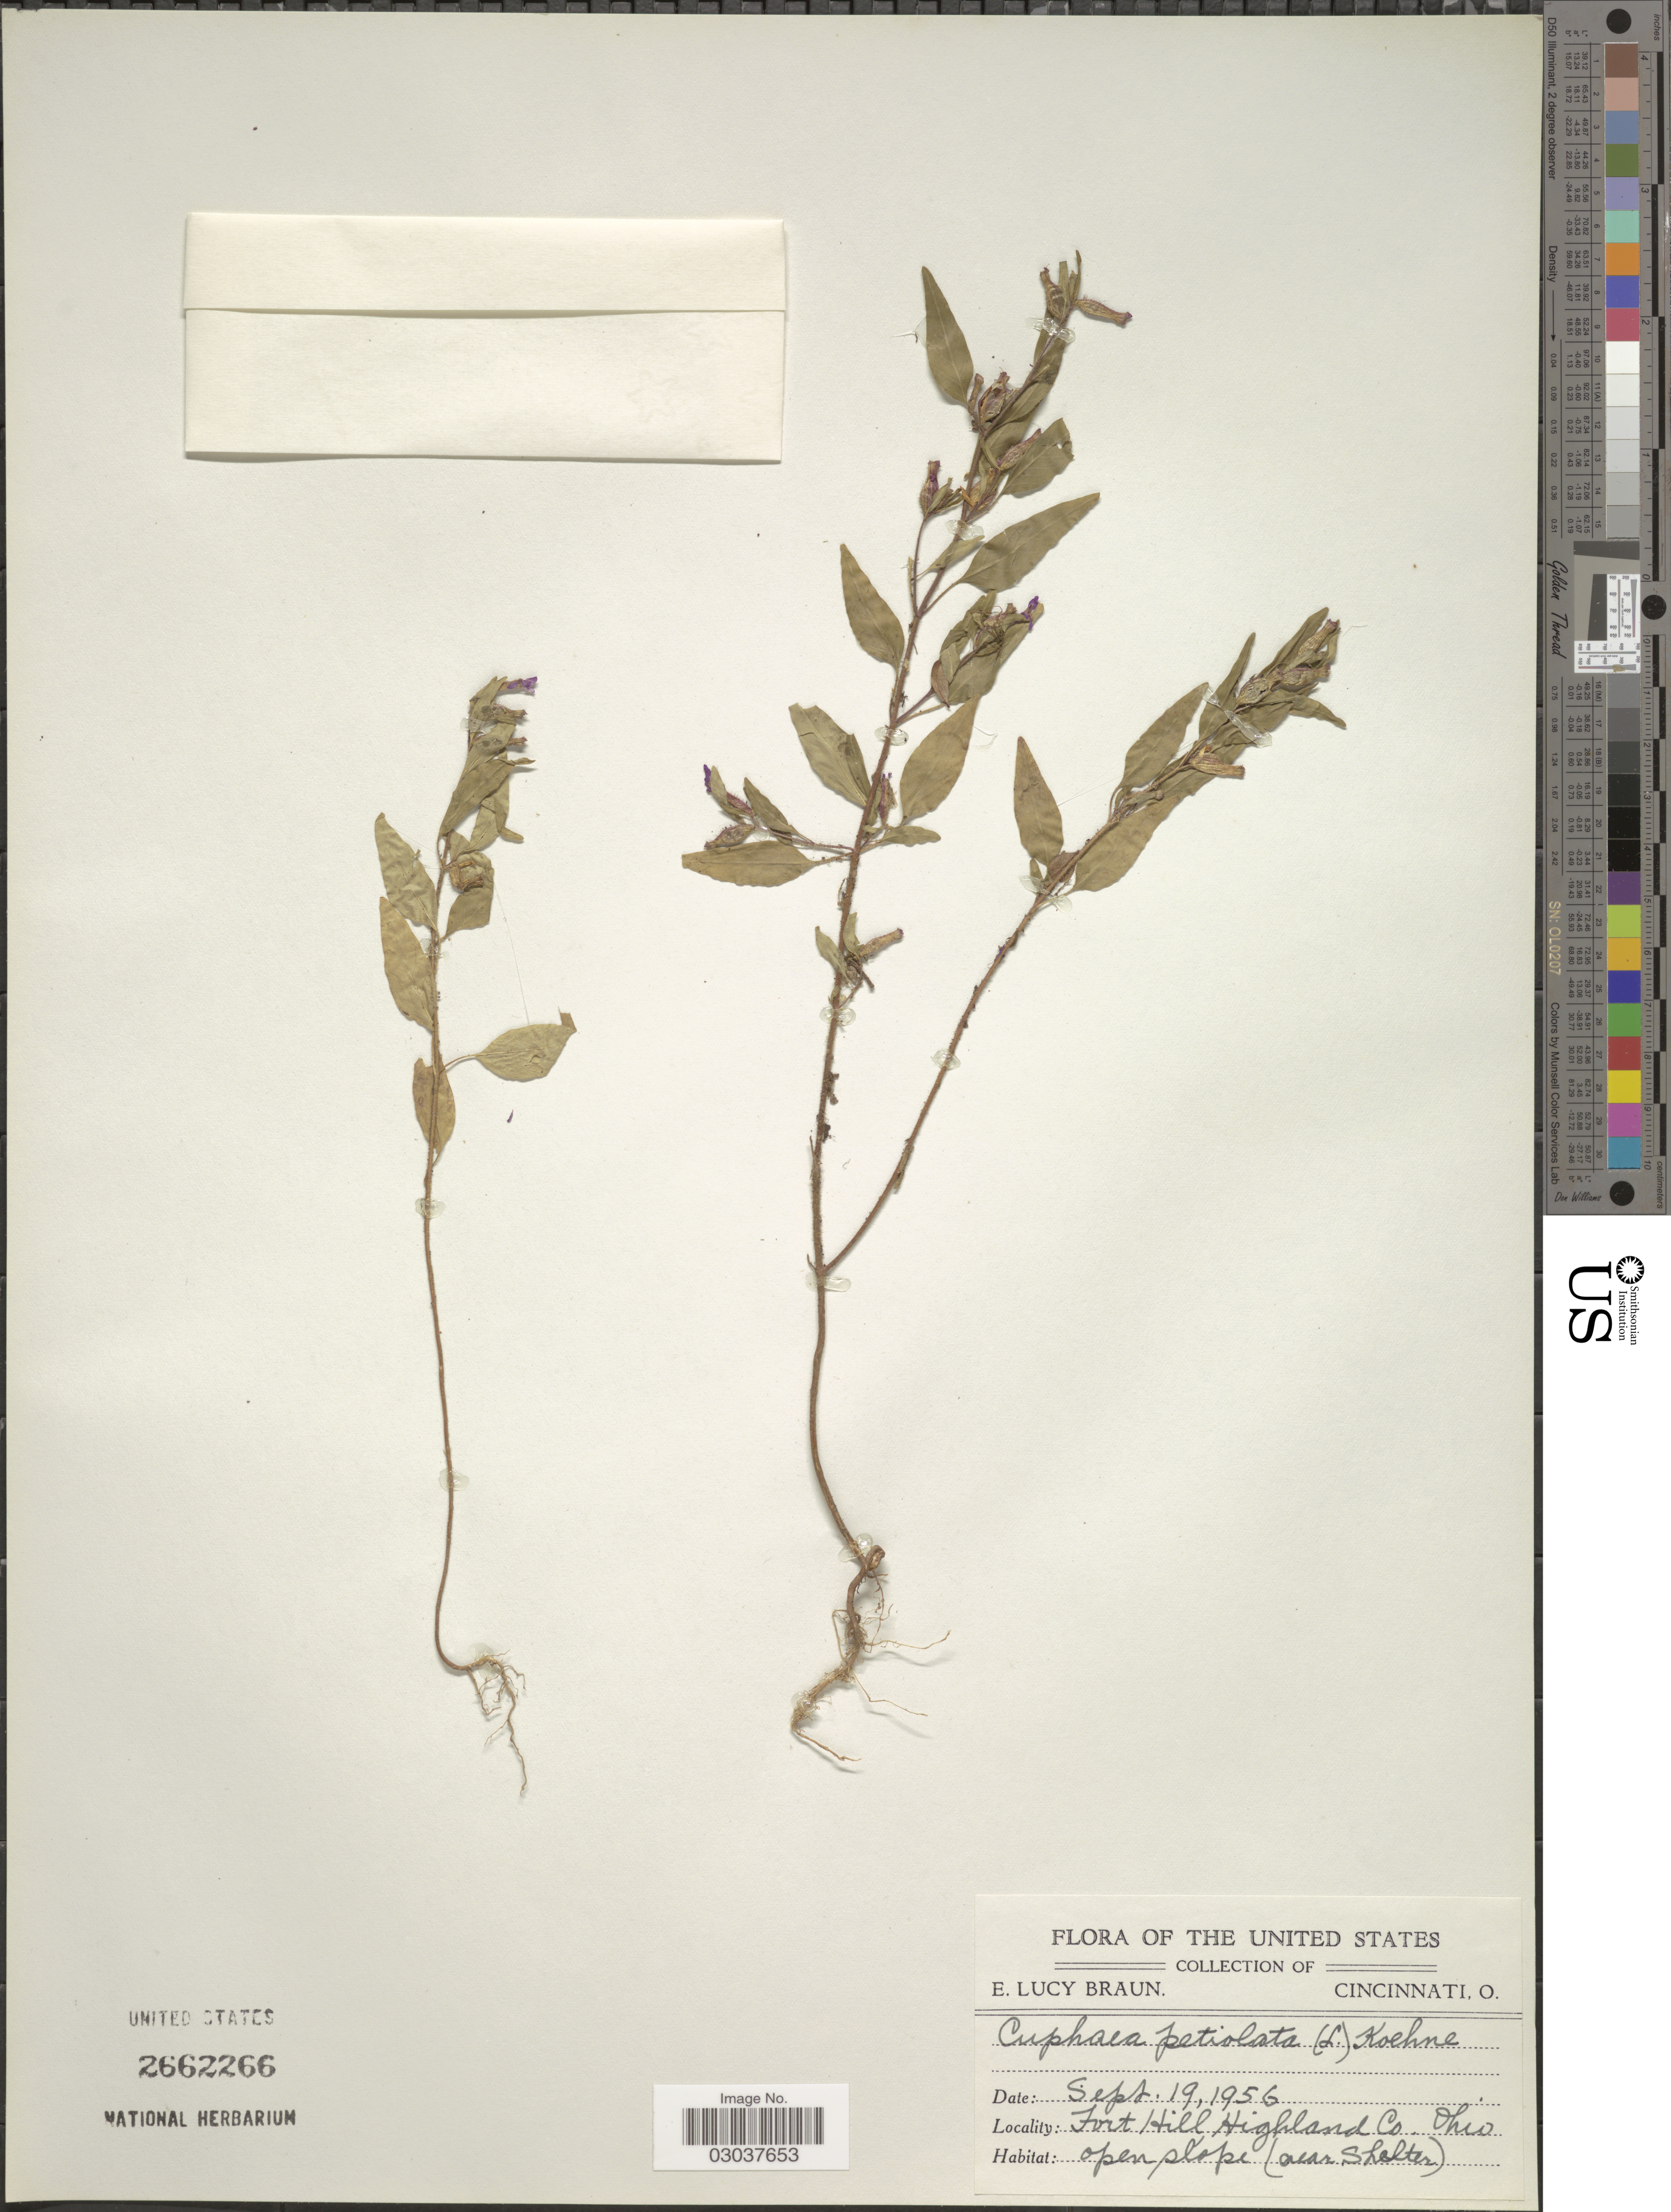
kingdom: Plantae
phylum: Tracheophyta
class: Magnoliopsida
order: Myrtales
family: Lythraceae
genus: Cuphea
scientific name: Cuphea petiolata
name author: Pohl ex Koehne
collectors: E. L. Braun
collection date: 1956-09-19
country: United States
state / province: Ohio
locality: Fort Hill Highland Co.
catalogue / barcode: US 2662266